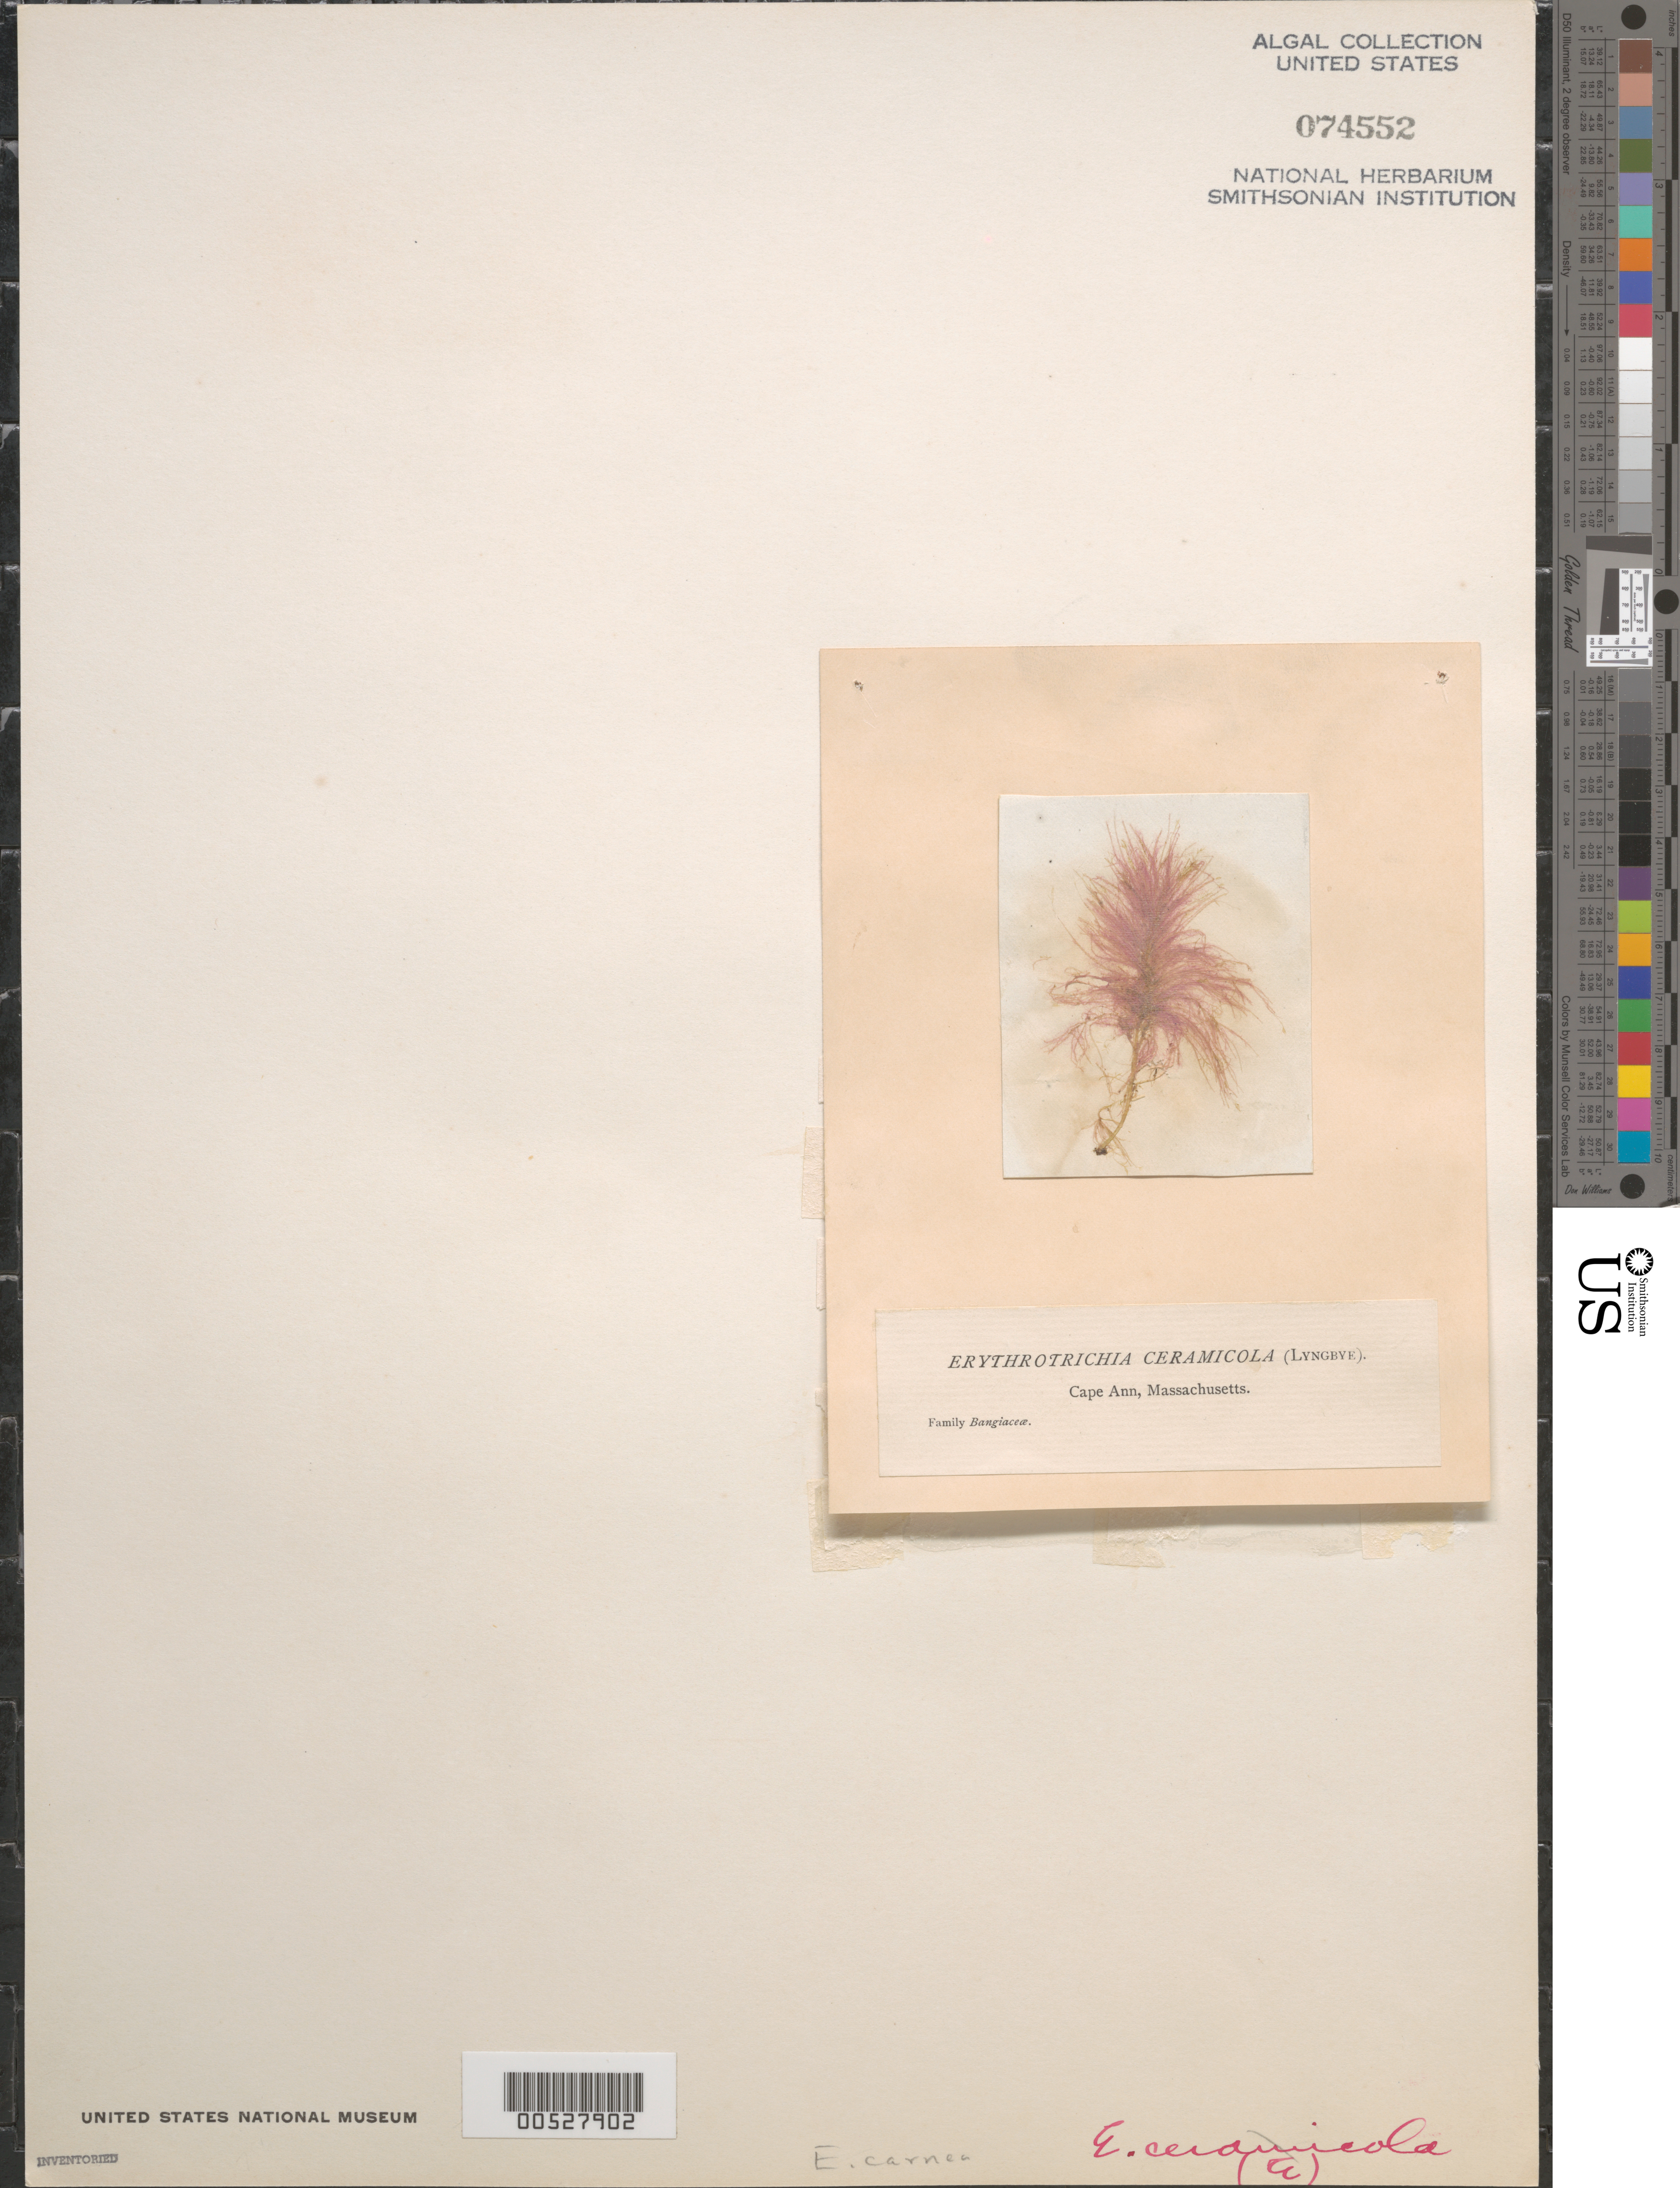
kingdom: Plantae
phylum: Rhodophyta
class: Compsopogonophyceae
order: Erythropeltidales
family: Erythrotrichiaceae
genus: Erythrotrichia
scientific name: Erythrotrichia carnea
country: United States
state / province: Massachusetts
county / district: Essex County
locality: Cape Ann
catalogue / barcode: US 74552